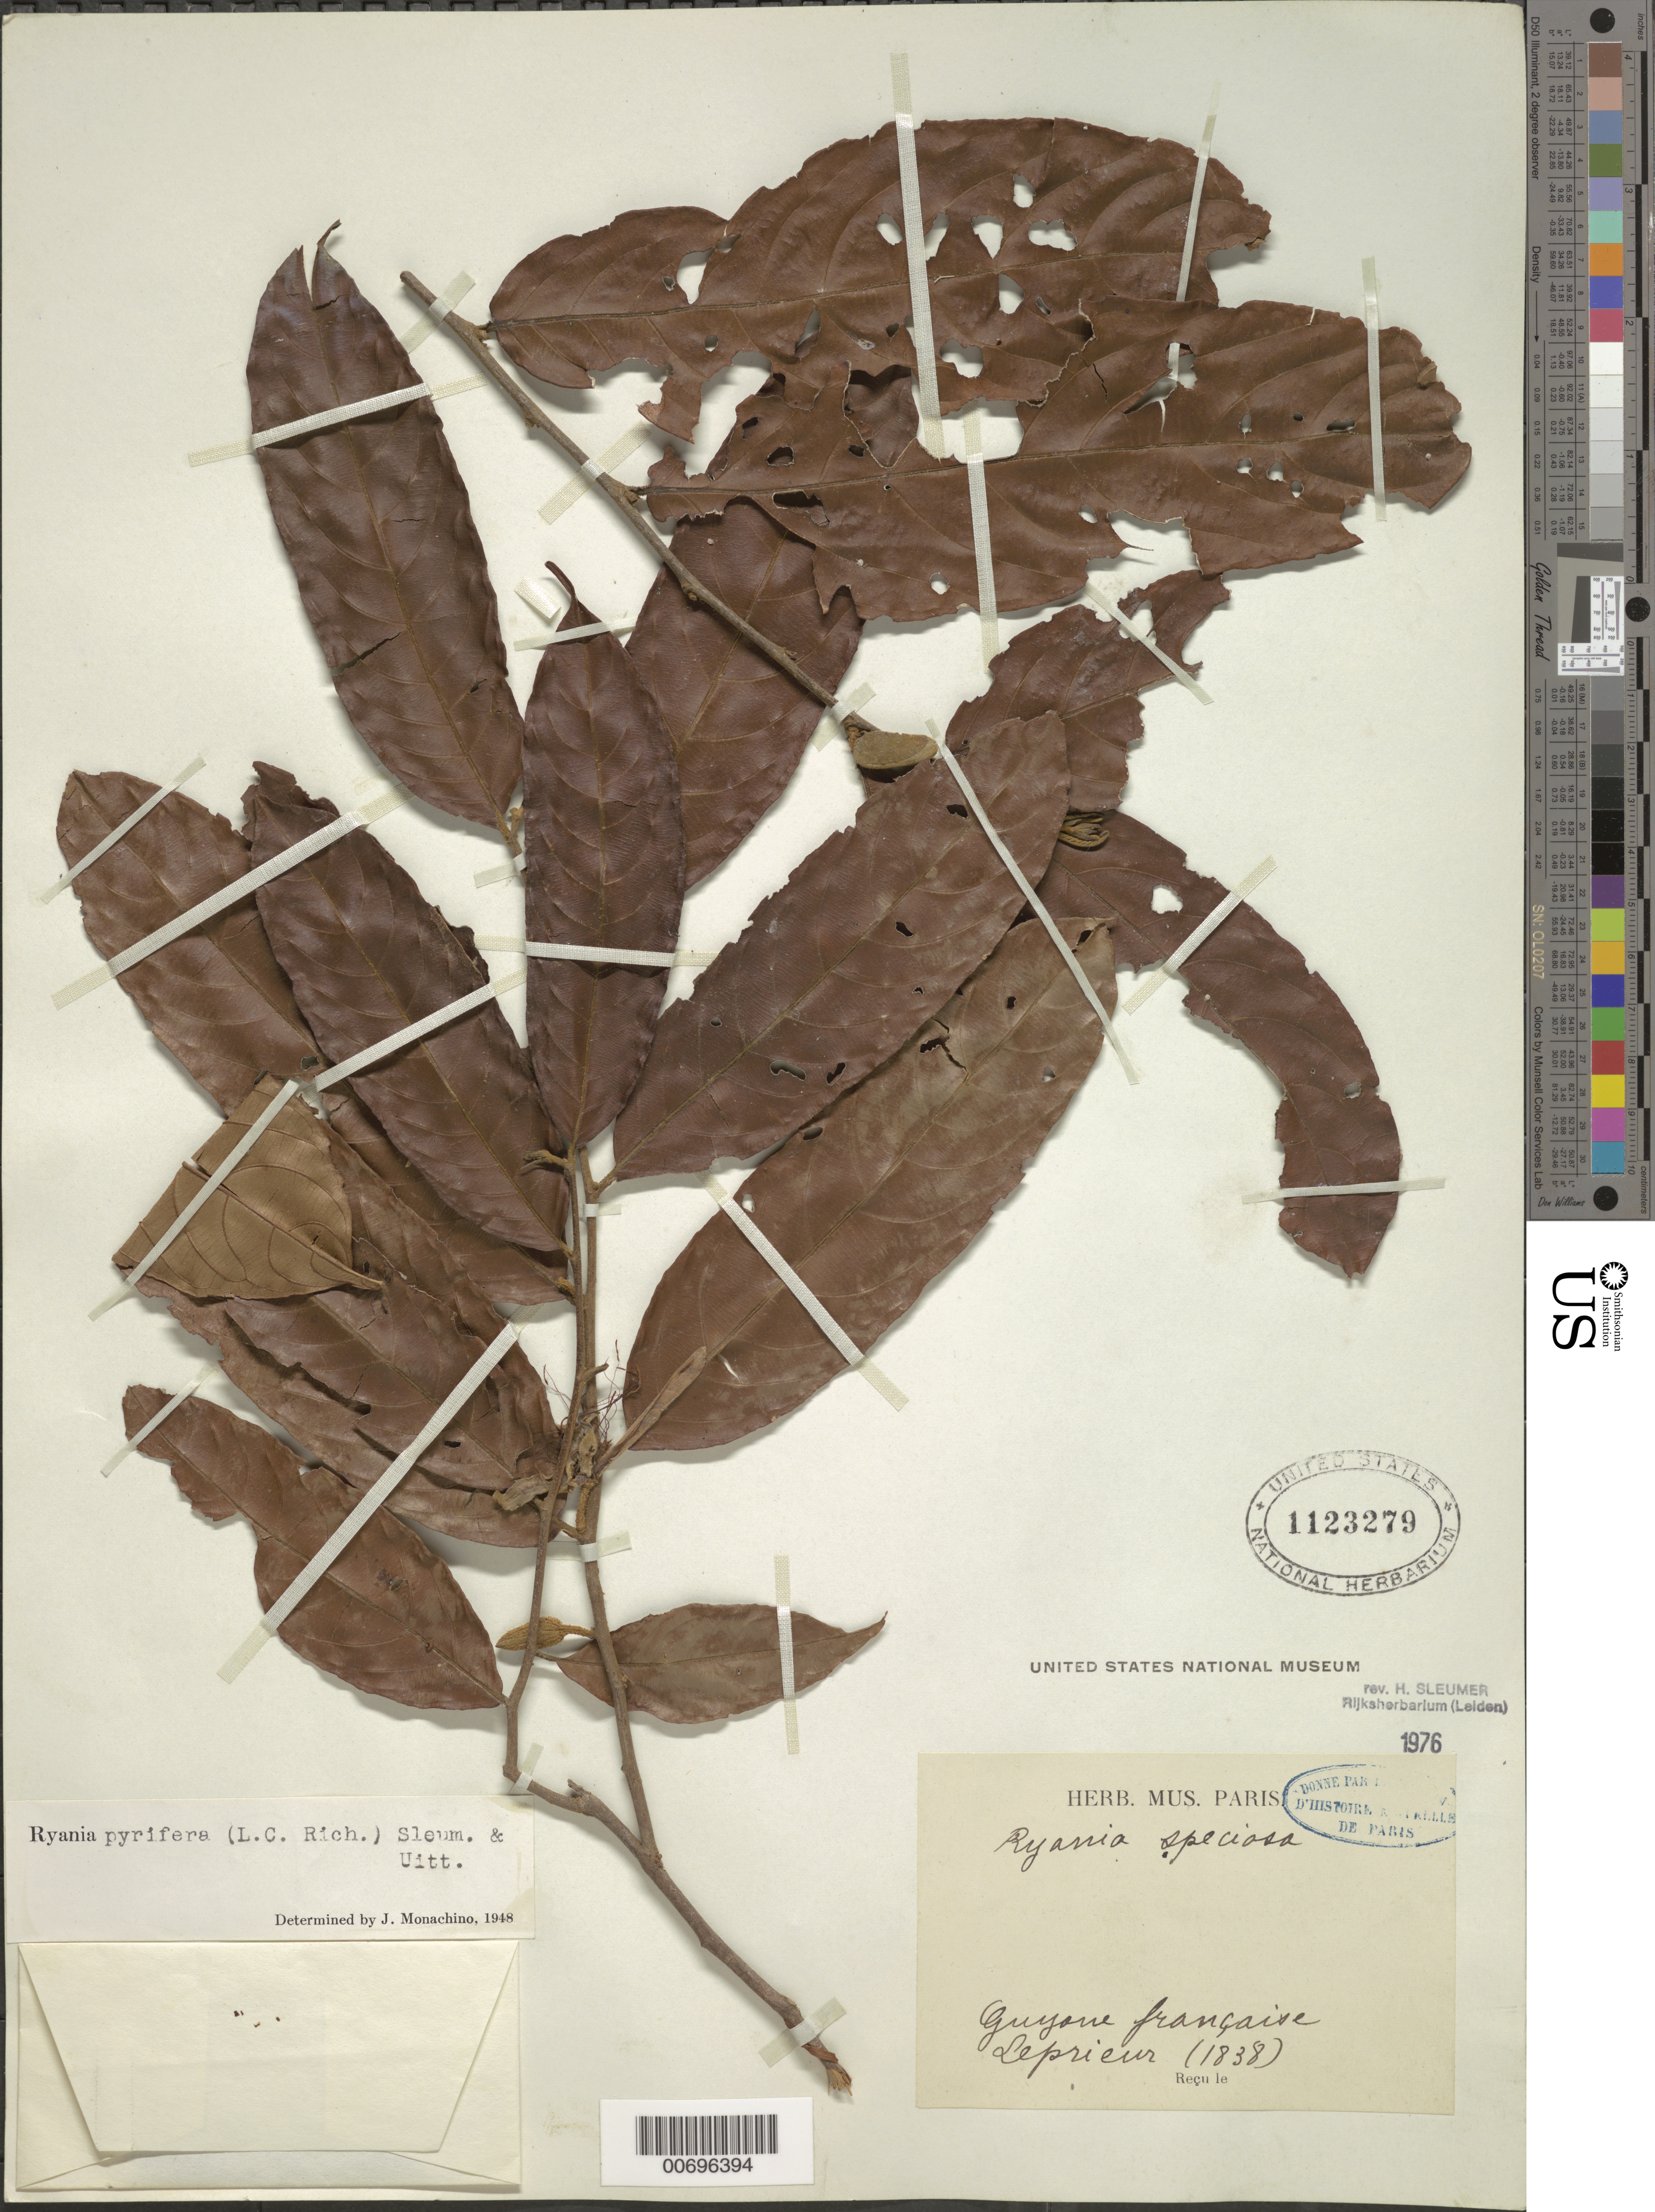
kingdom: Plantae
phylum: Tracheophyta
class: Magnoliopsida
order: Malpighiales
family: Salicaceae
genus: Ryania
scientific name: Ryania pyrifera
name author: Uittien & Sleumer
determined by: Monachino, J. V.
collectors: F. M. R. Leprieur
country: French Guiana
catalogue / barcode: US 1123279